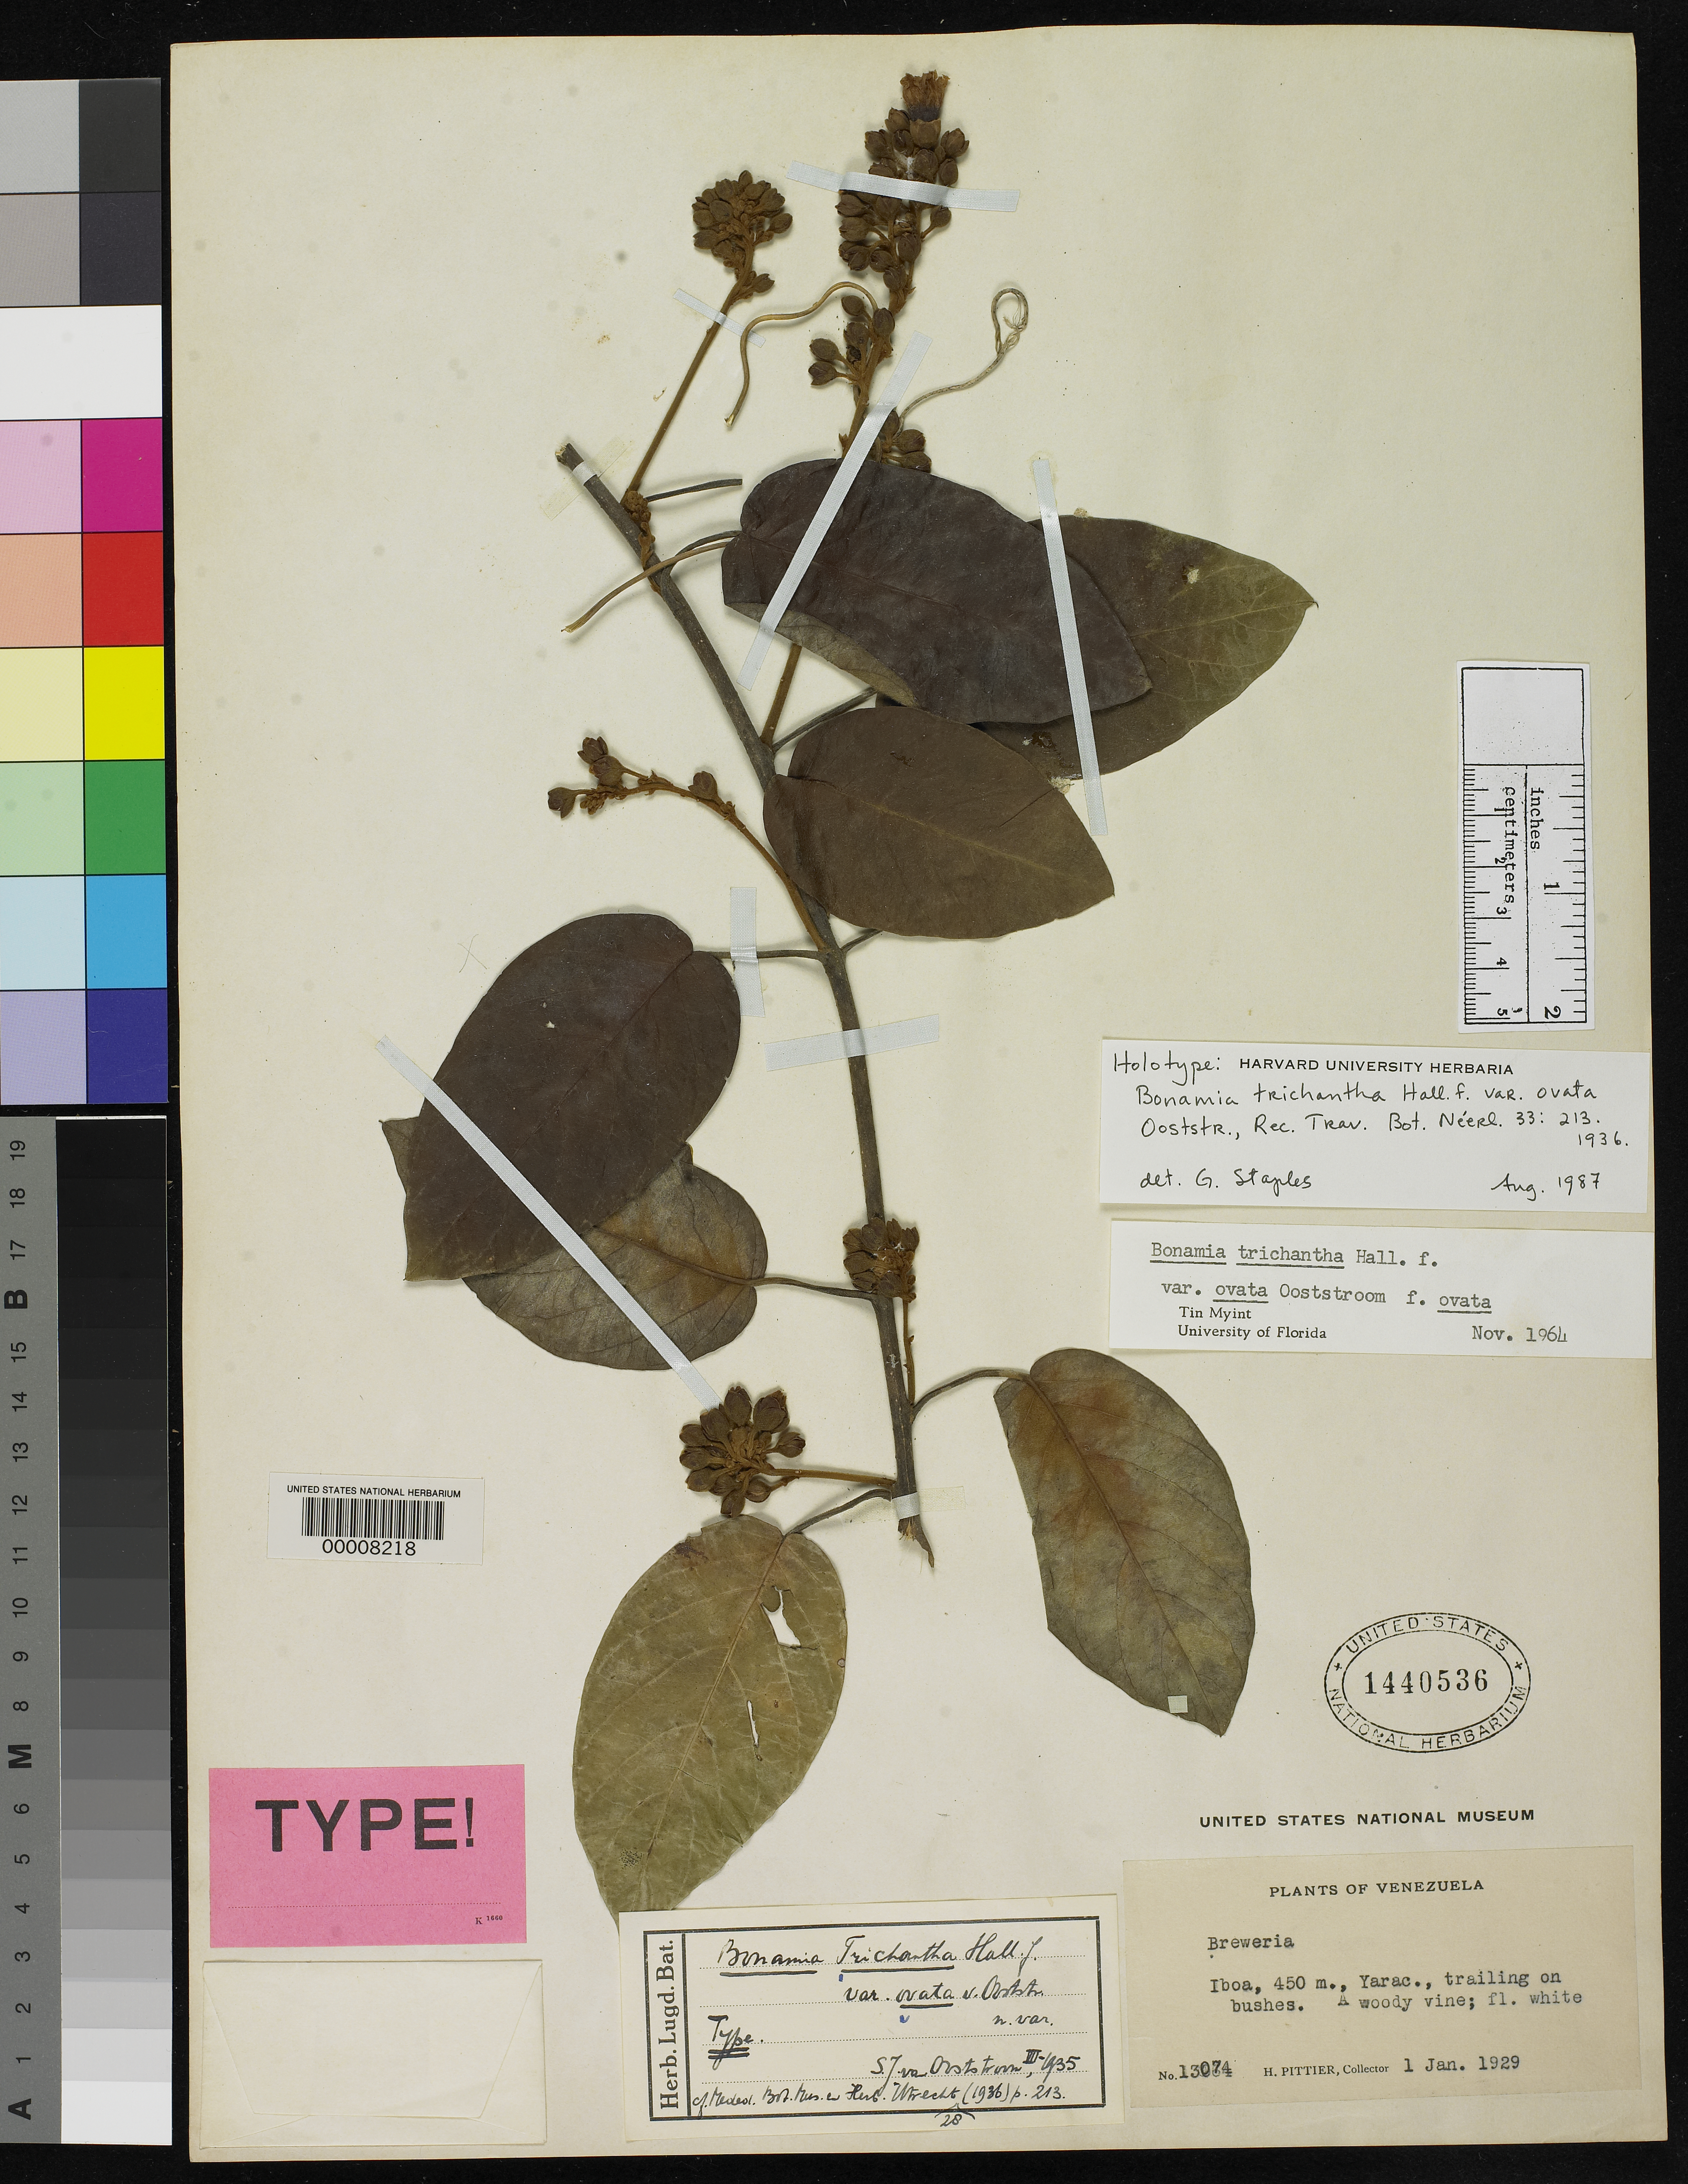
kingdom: Plantae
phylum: Tracheophyta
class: Magnoliopsida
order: Solanales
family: Convolvulaceae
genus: Bonamia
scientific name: Bonamia trichantha var. ovata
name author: Ooststr.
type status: Holotype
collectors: H. F. Pittier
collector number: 13074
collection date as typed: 03 Jan 1929 to 04 Jan 1929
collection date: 1929-01-03/1929-01-04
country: Venezuela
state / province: Yaracuy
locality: Iboa.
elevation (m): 450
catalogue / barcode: US 1440536